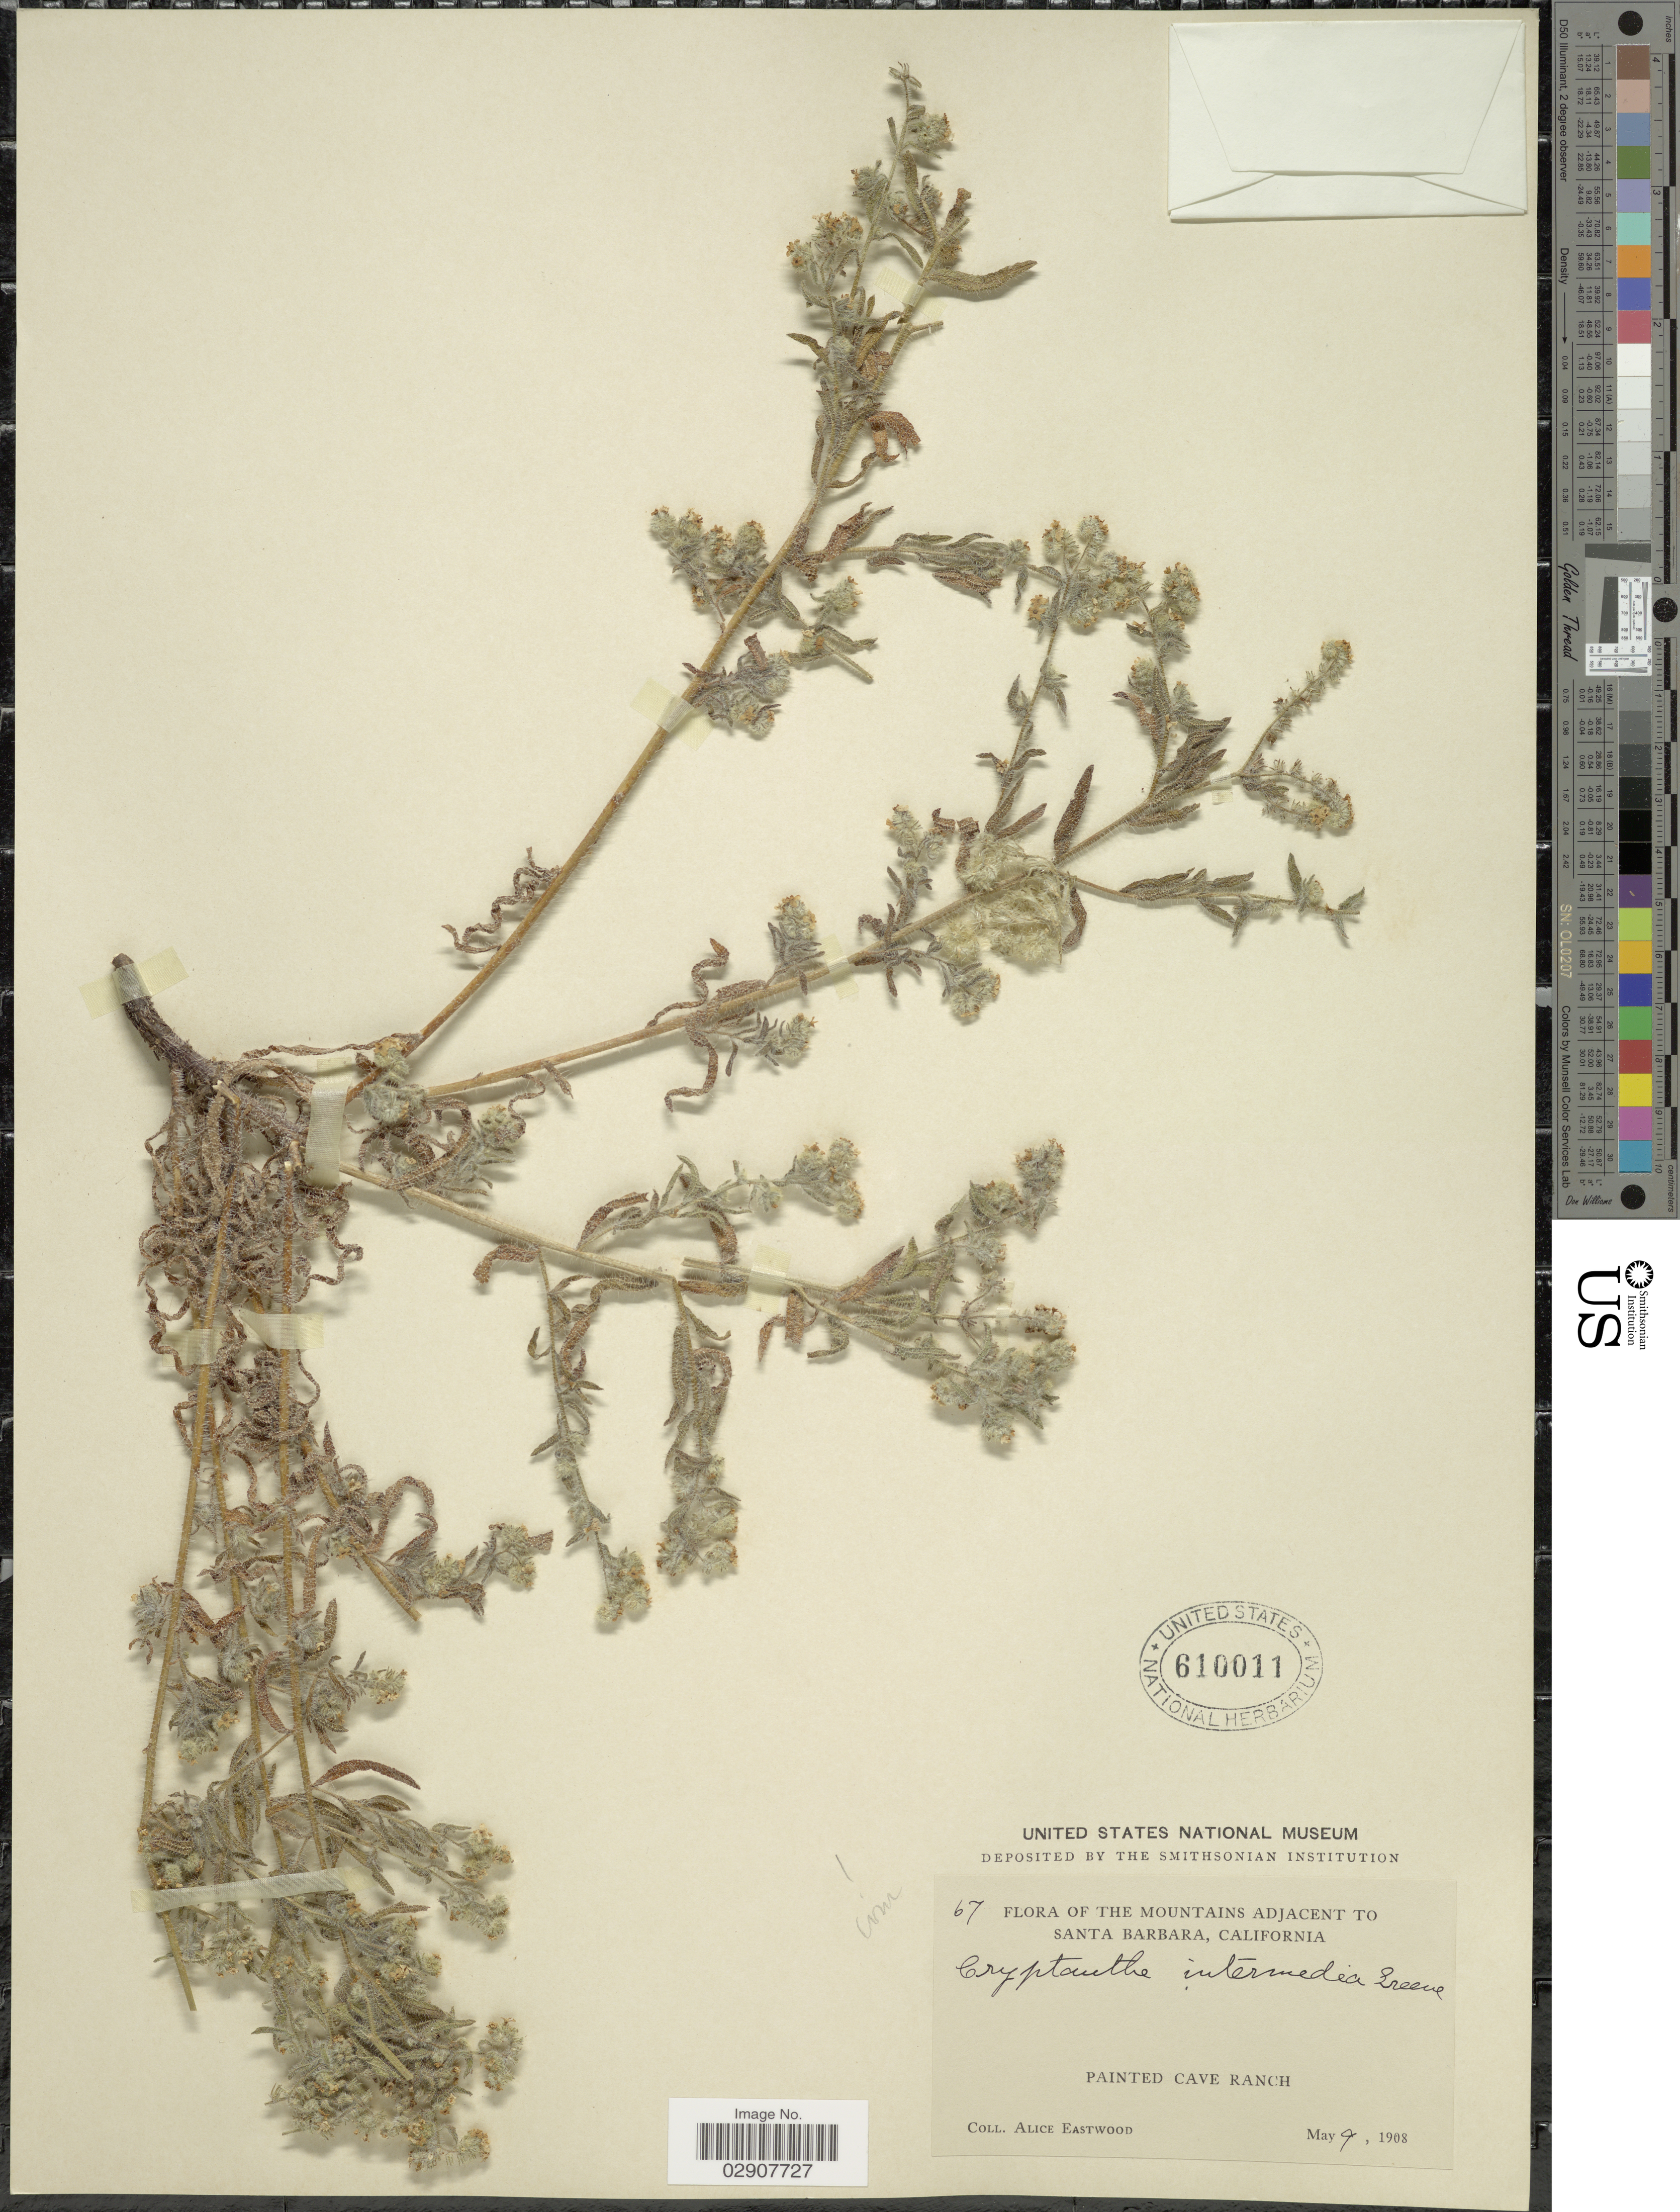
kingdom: Plantae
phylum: Tracheophyta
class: Magnoliopsida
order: Boraginales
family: Boraginaceae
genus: Cryptantha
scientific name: Cryptantha intermedia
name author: (A. Gray) Greene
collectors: A. Eastwood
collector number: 67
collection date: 1908-05-09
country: United States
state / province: California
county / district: Santa Barbara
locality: The Mountains adjacent to Santa Barbara, Painted Cave Ranch.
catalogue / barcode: US 610011